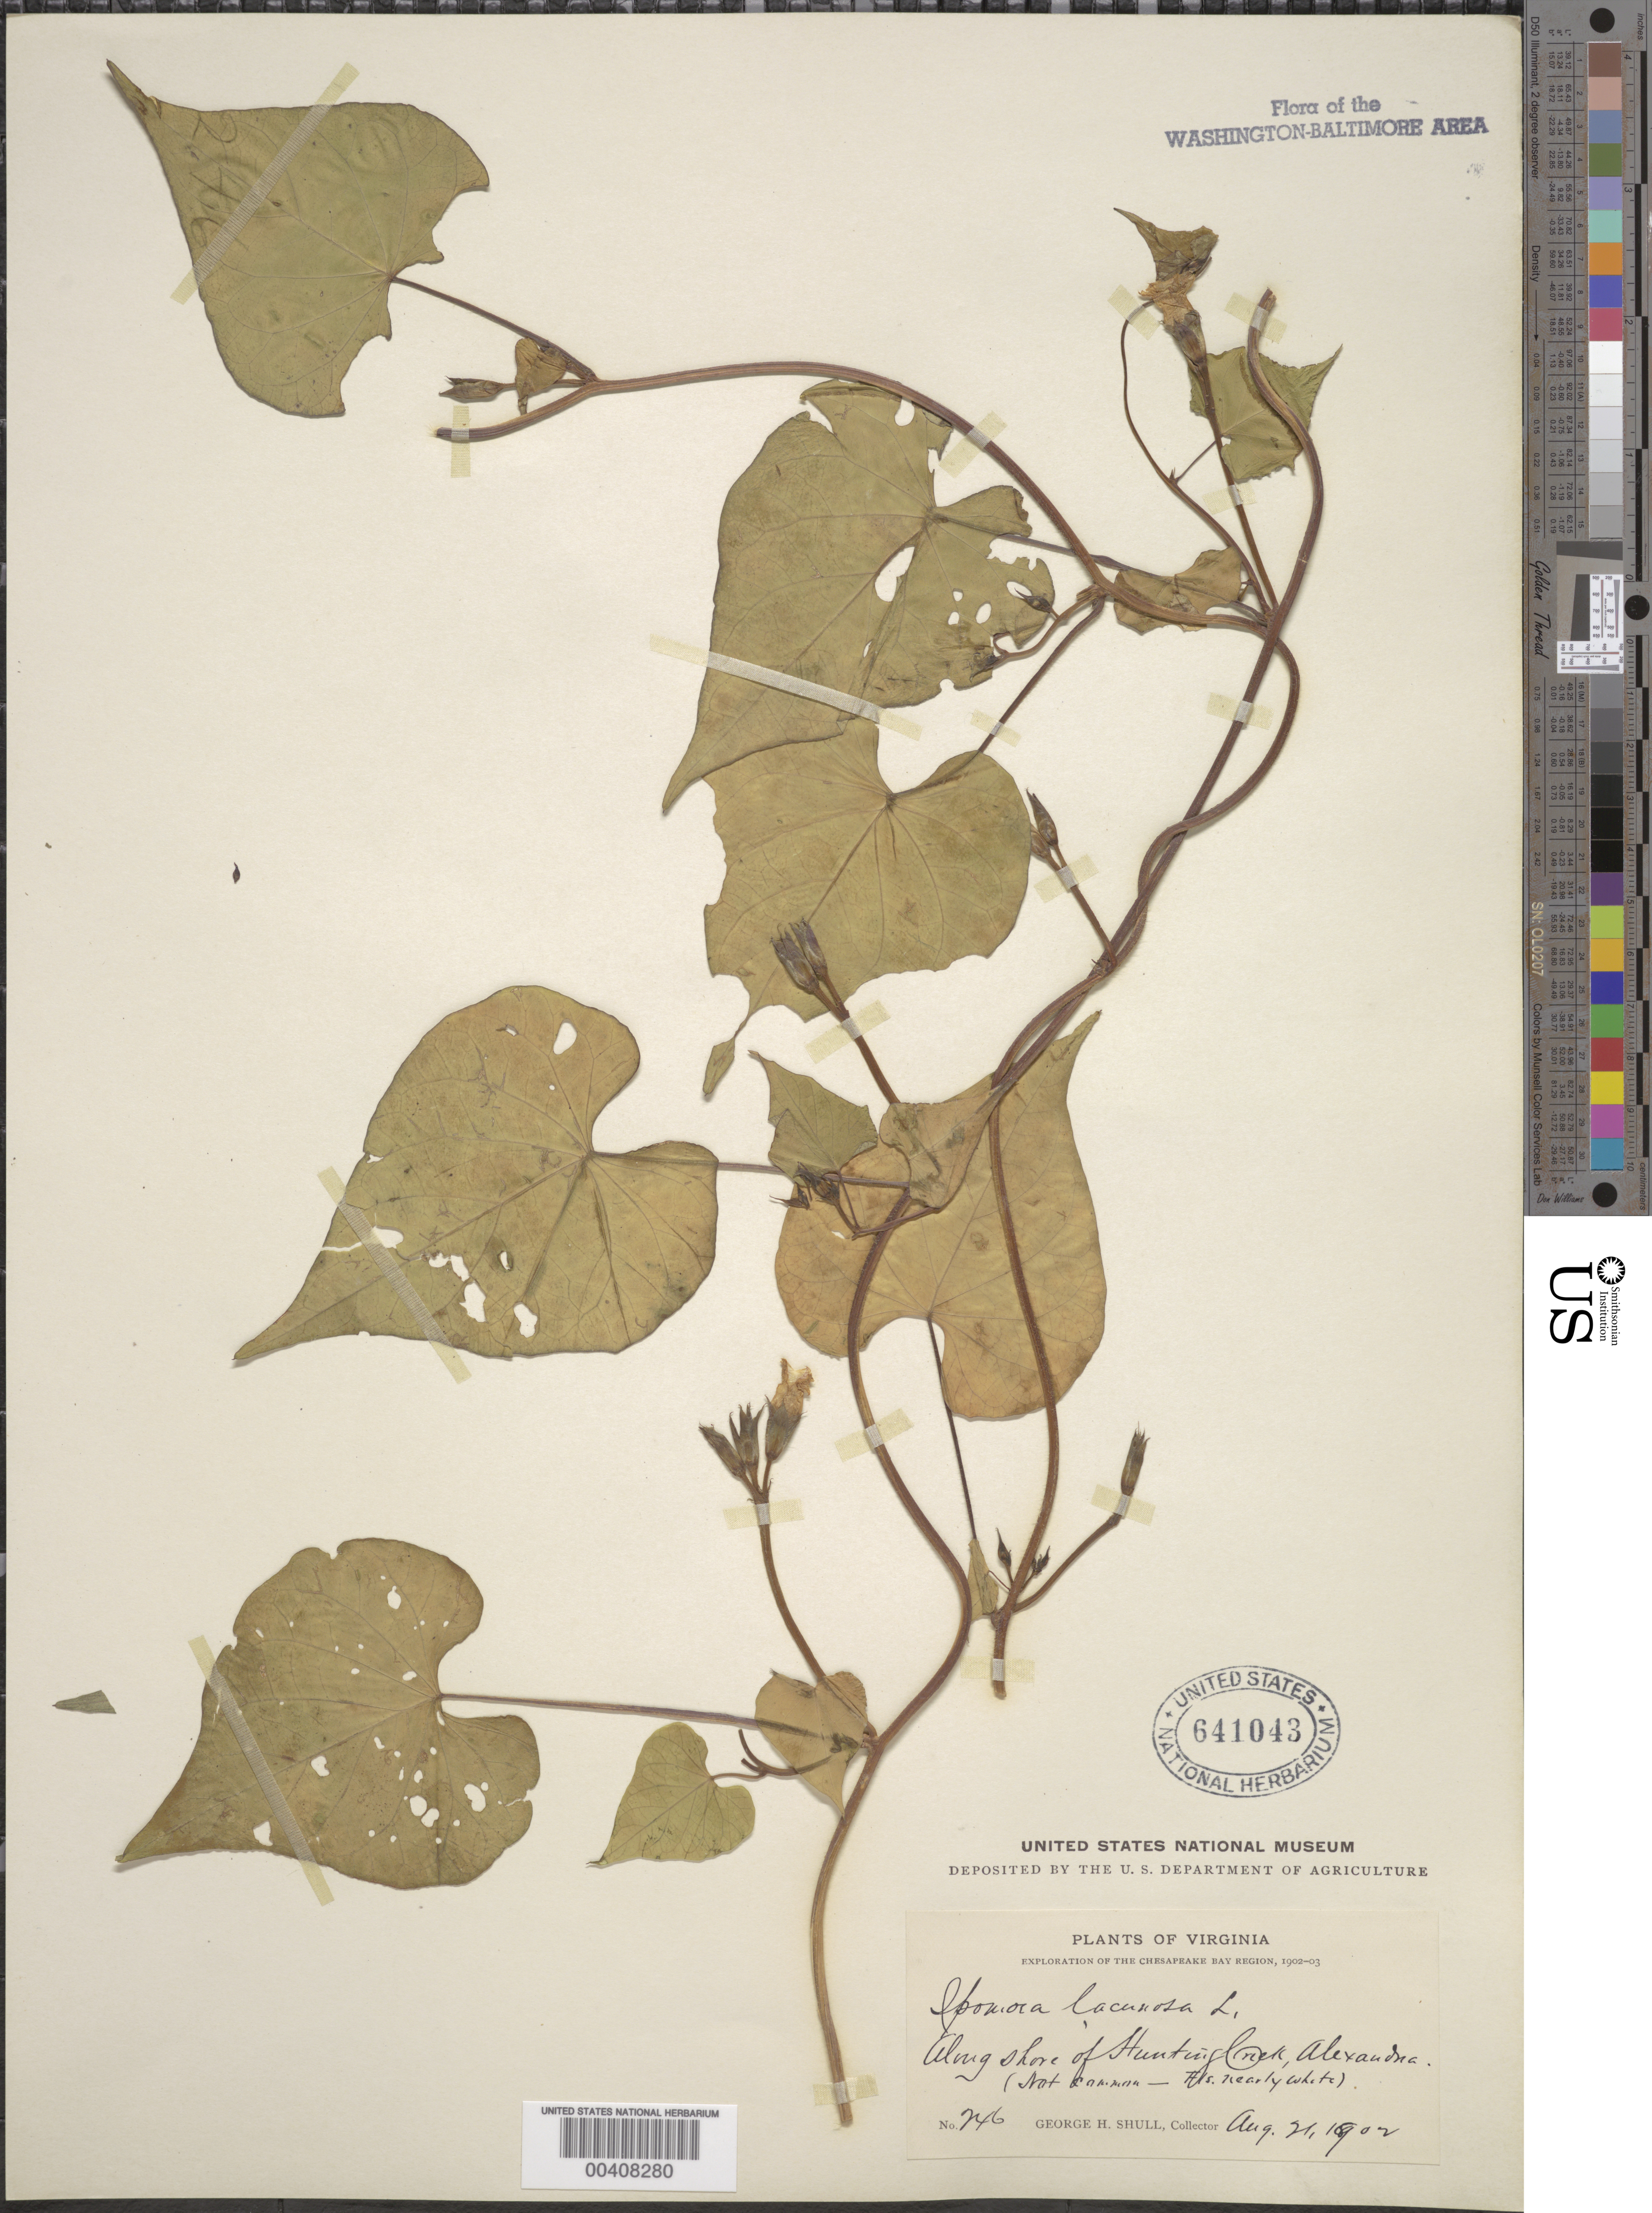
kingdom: Plantae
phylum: Tracheophyta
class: Magnoliopsida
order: Solanales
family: Convolvulaceae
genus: Ipomoea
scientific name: Ipomoea lacunosa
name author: L.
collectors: G. H. Shull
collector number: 246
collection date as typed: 21 Aug 1902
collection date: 1902-08-21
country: United States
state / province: Virginia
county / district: Fairfax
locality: Hunting Creek, Alexandria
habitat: Along shore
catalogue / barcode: US 641043